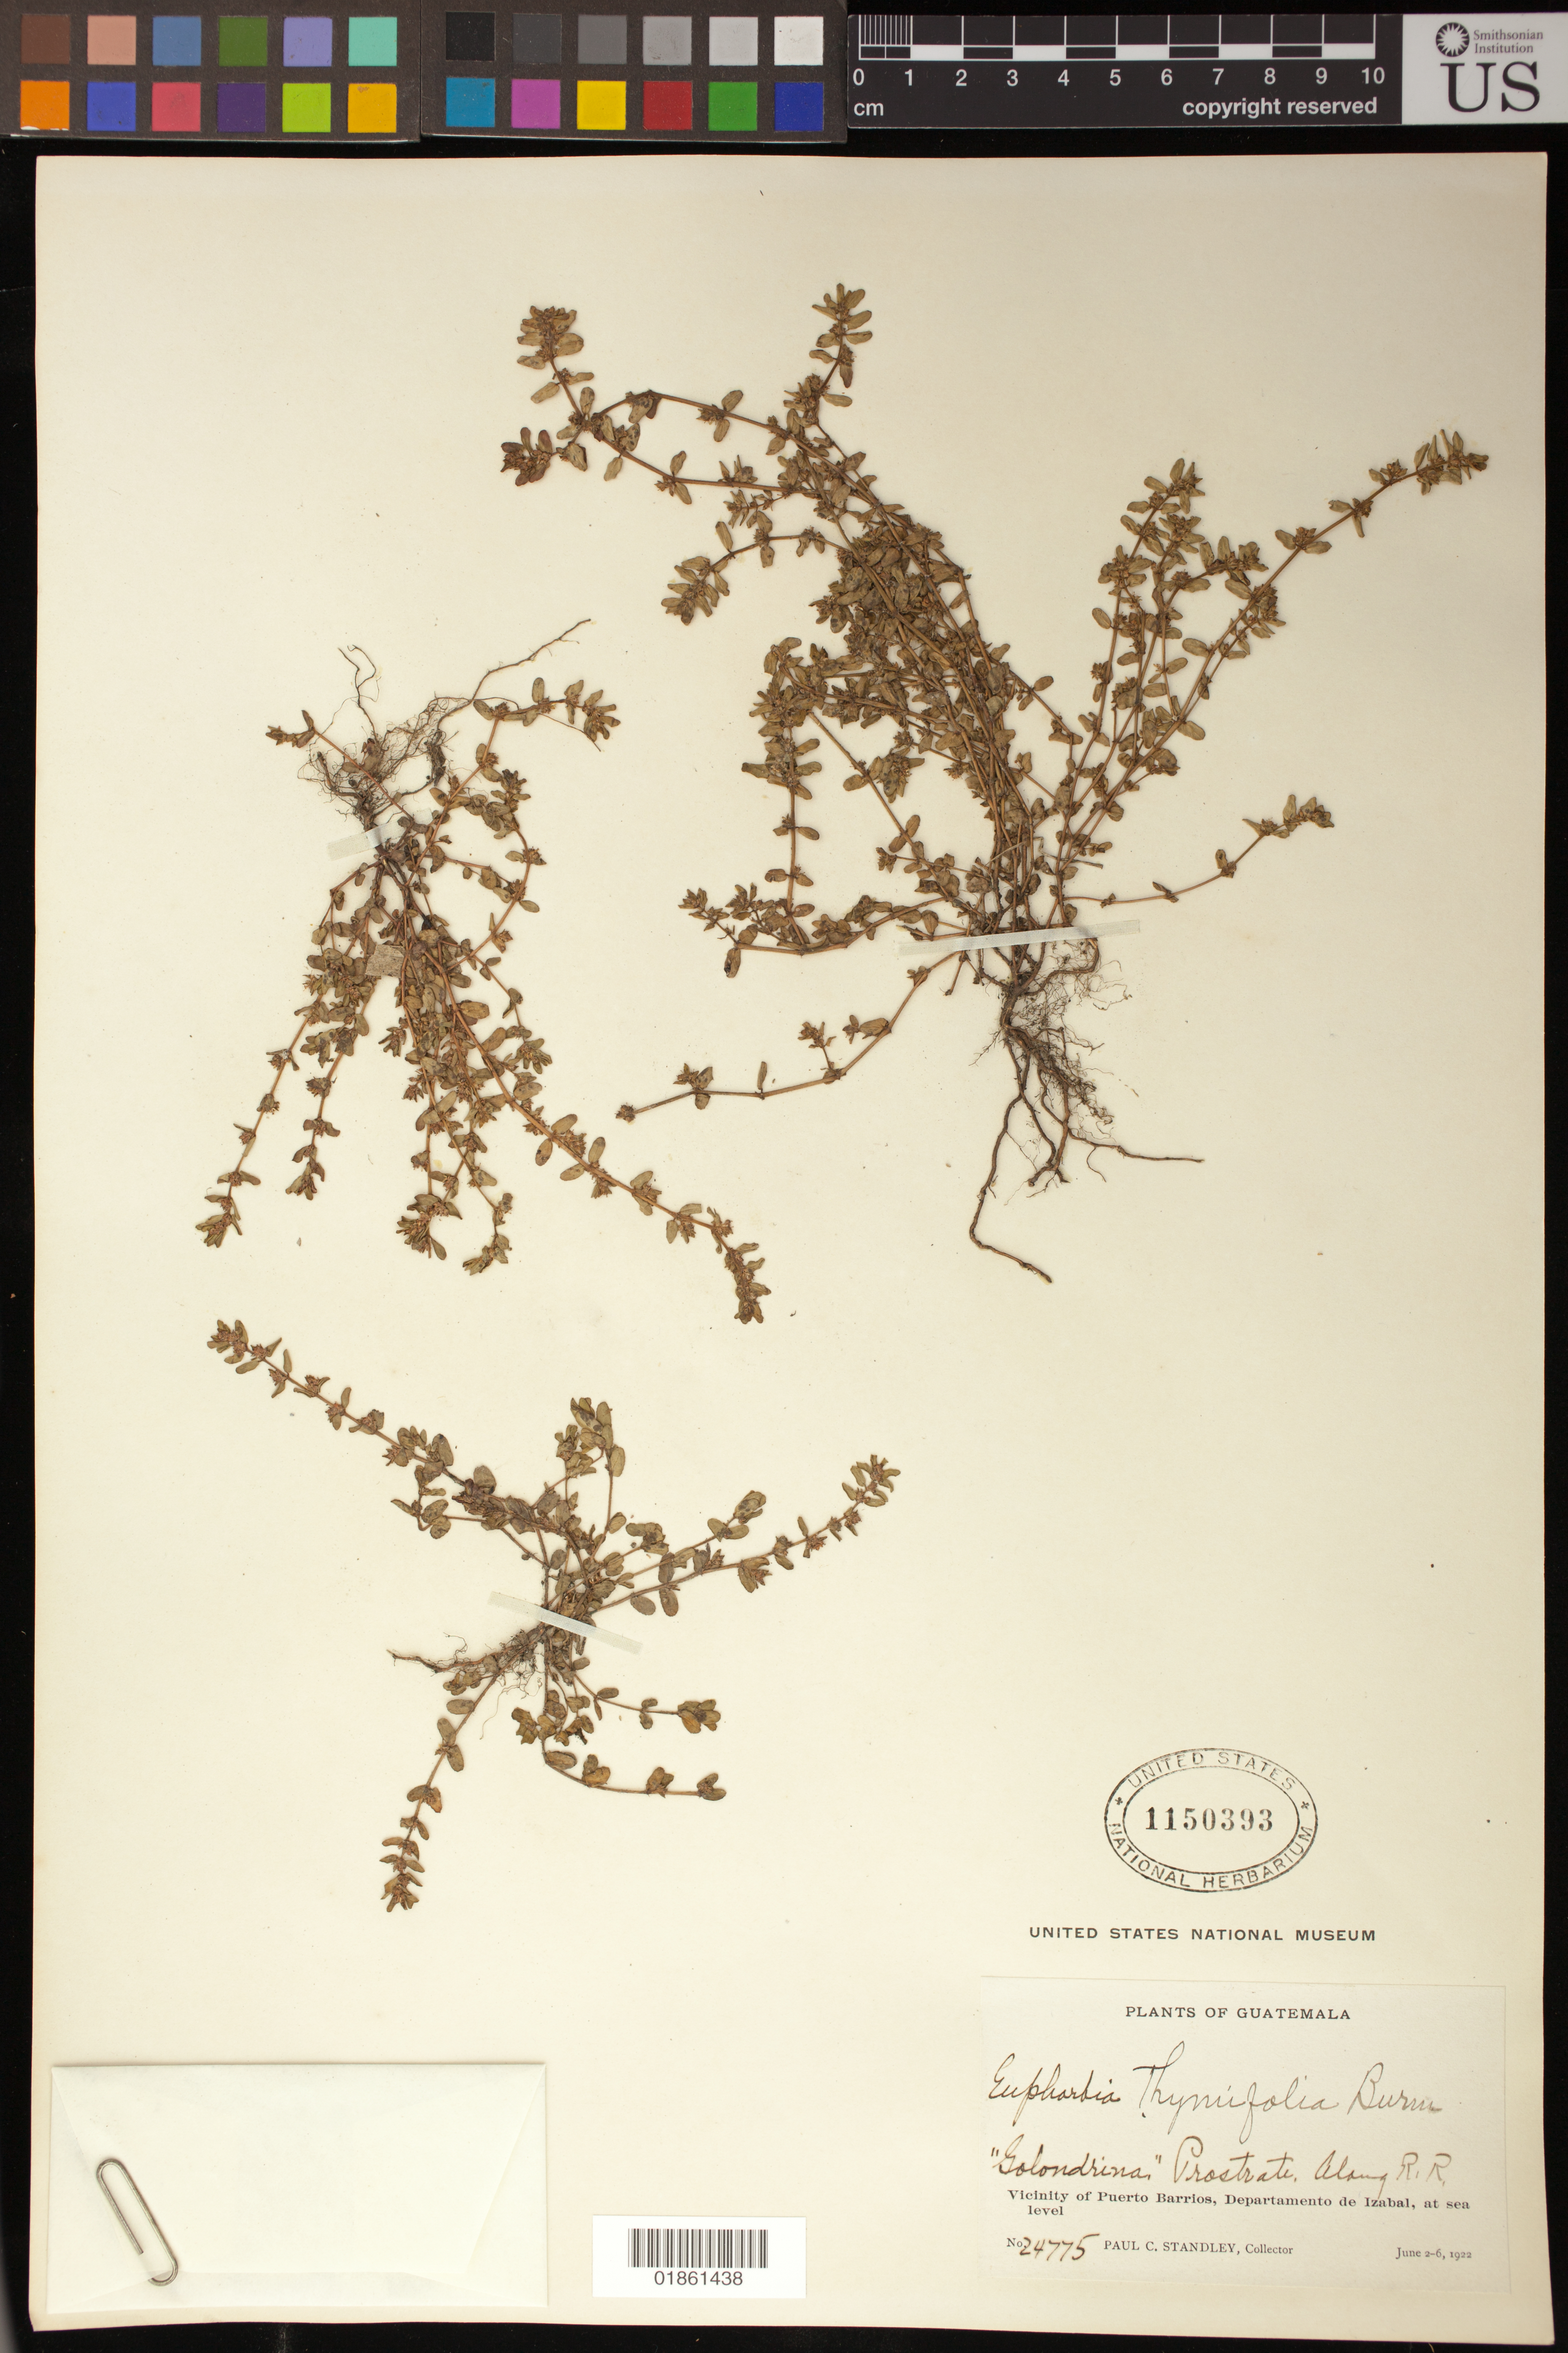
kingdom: Plantae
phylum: Tracheophyta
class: Magnoliopsida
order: Malpighiales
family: Euphorbiaceae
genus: Euphorbia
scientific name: Euphorbia thymifolia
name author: L.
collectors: P. C. Standley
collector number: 24775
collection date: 1922-06-02/1922-06-06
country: Guatemala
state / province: Izabal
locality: Vicinity of Puerto Barrios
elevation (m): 0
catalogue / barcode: US 1150393